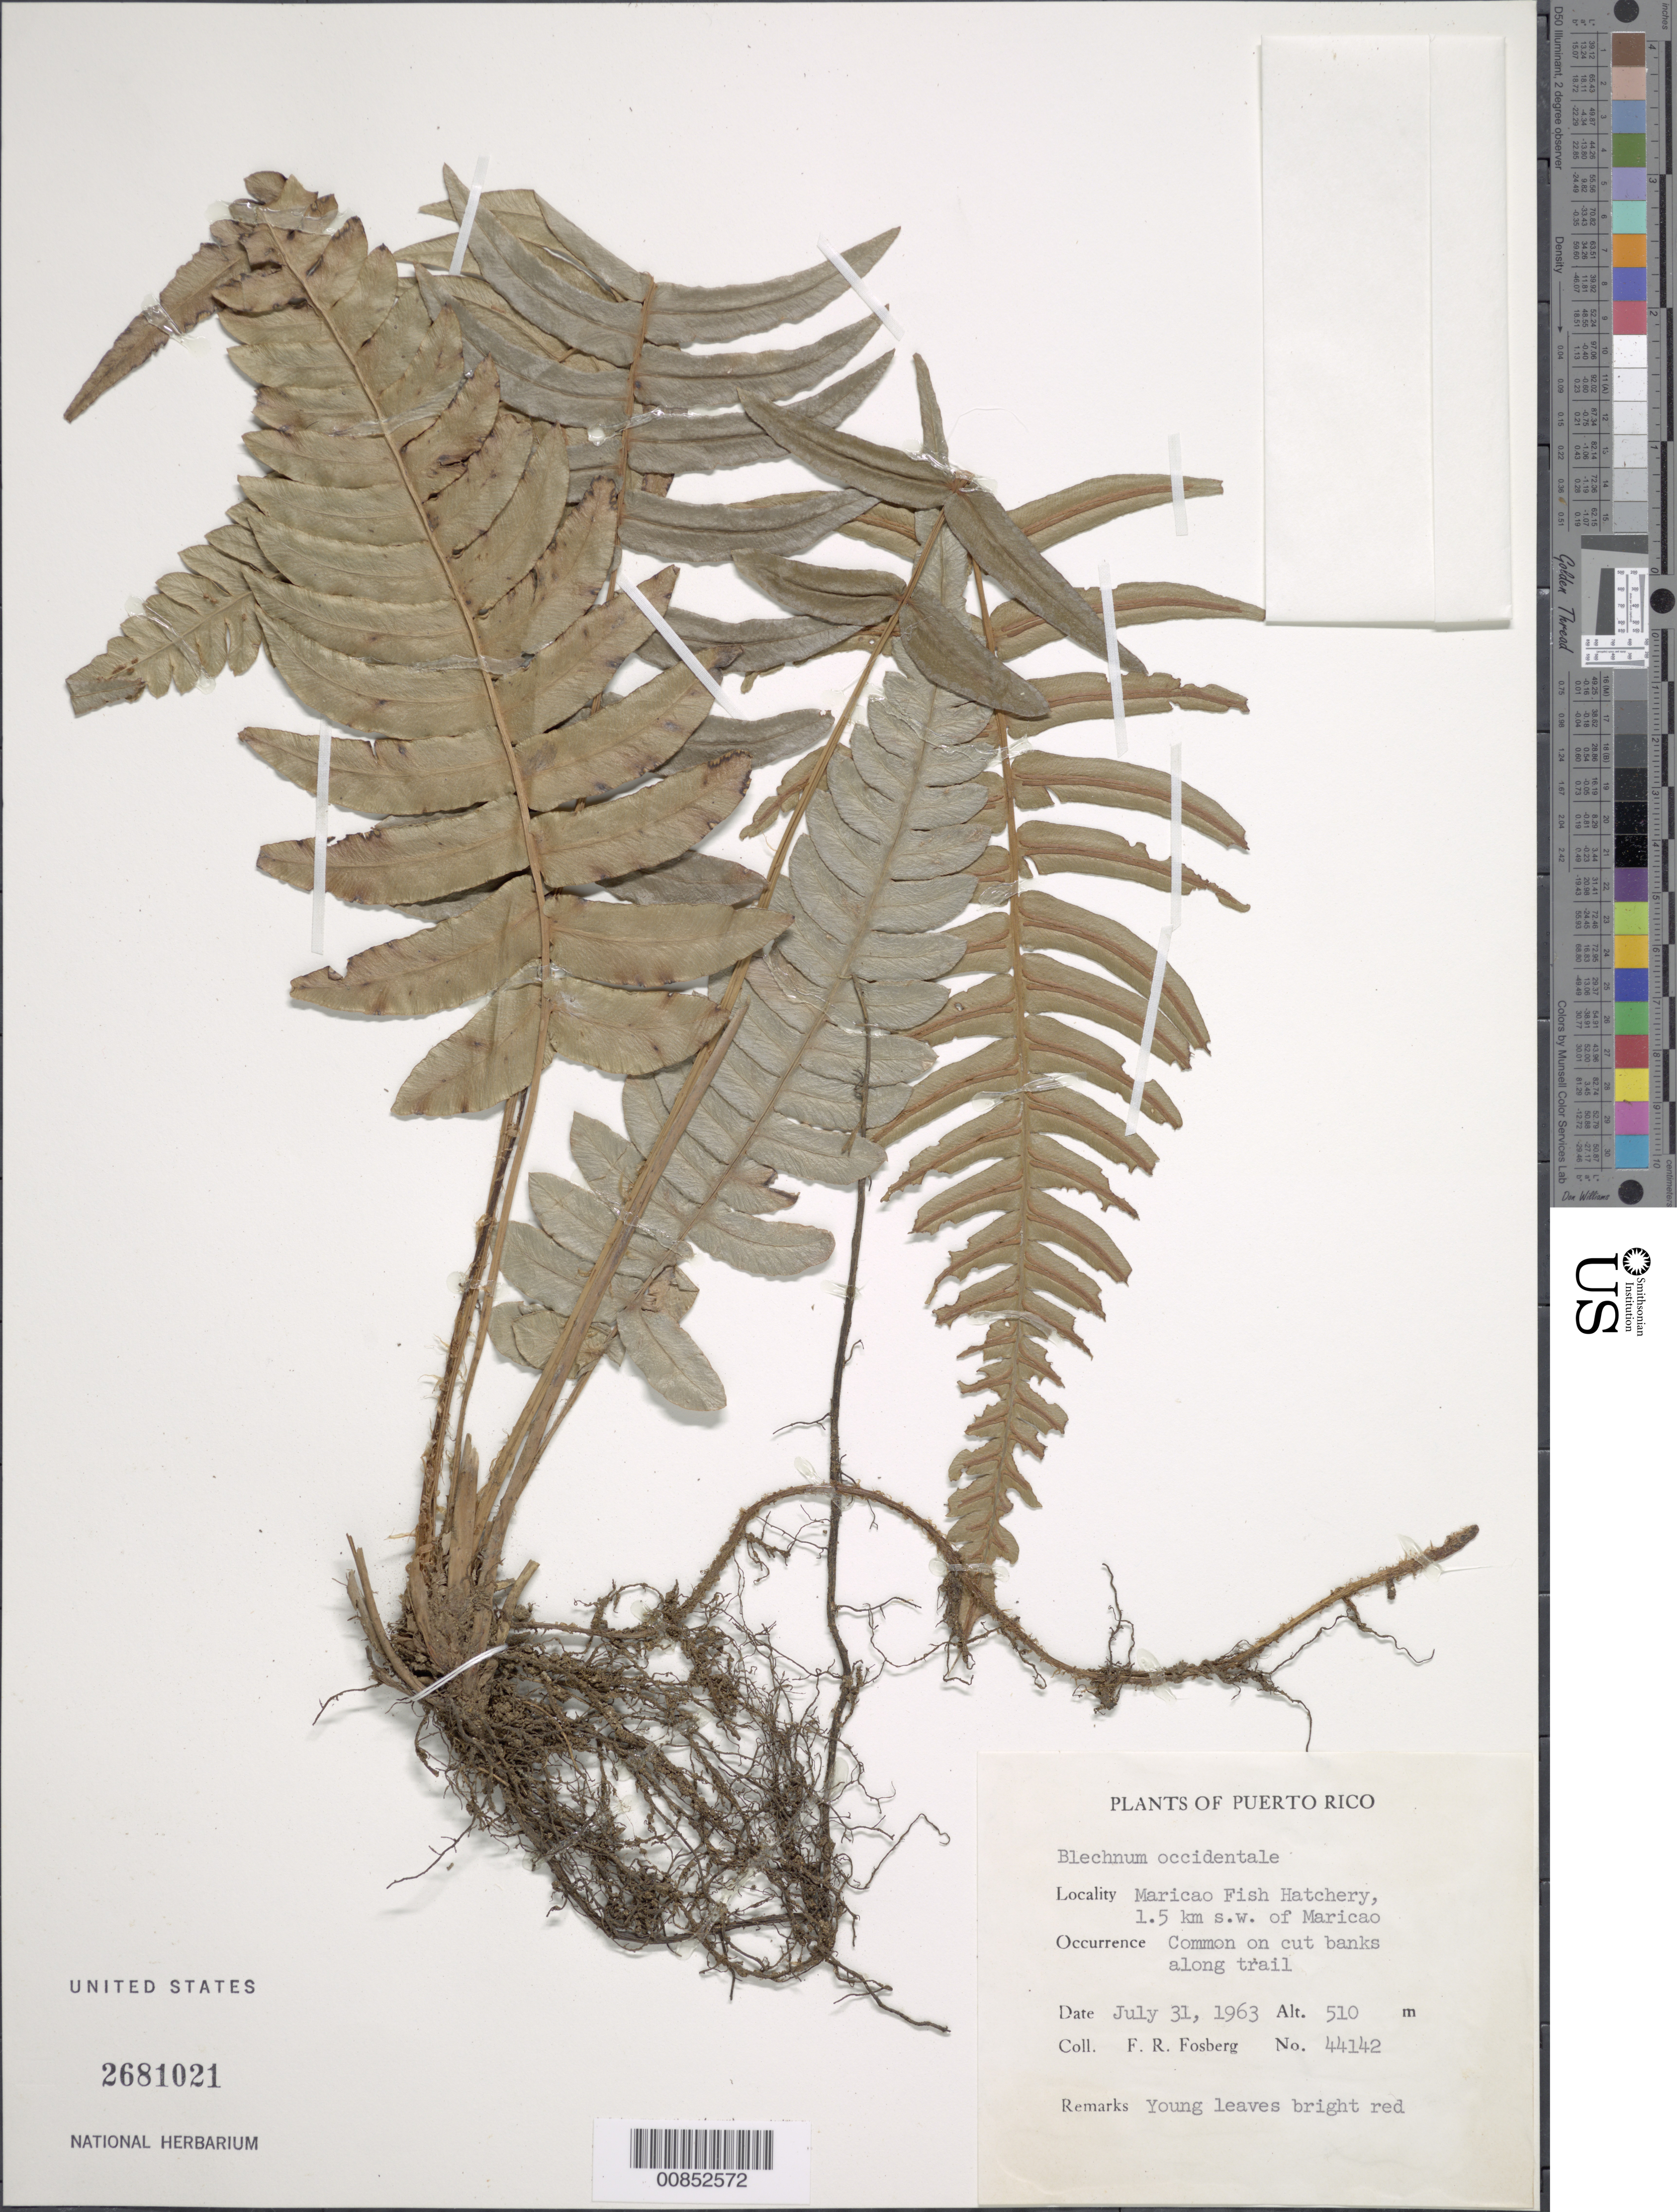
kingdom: Plantae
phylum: Tracheophyta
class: Polypodiopsida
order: Polypodiales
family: Blechnaceae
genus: Blechnum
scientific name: Blechnum occidentale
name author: L.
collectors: F. R. Fosberg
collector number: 44142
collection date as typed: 31 Jul 1963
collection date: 1963-07-31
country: Puerto Rico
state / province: Maricao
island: Puerto Rico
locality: Maricao Fish Hatchery, 1.5 km SW of Maricao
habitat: On cut banks along trail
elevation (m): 510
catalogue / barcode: US 2681021